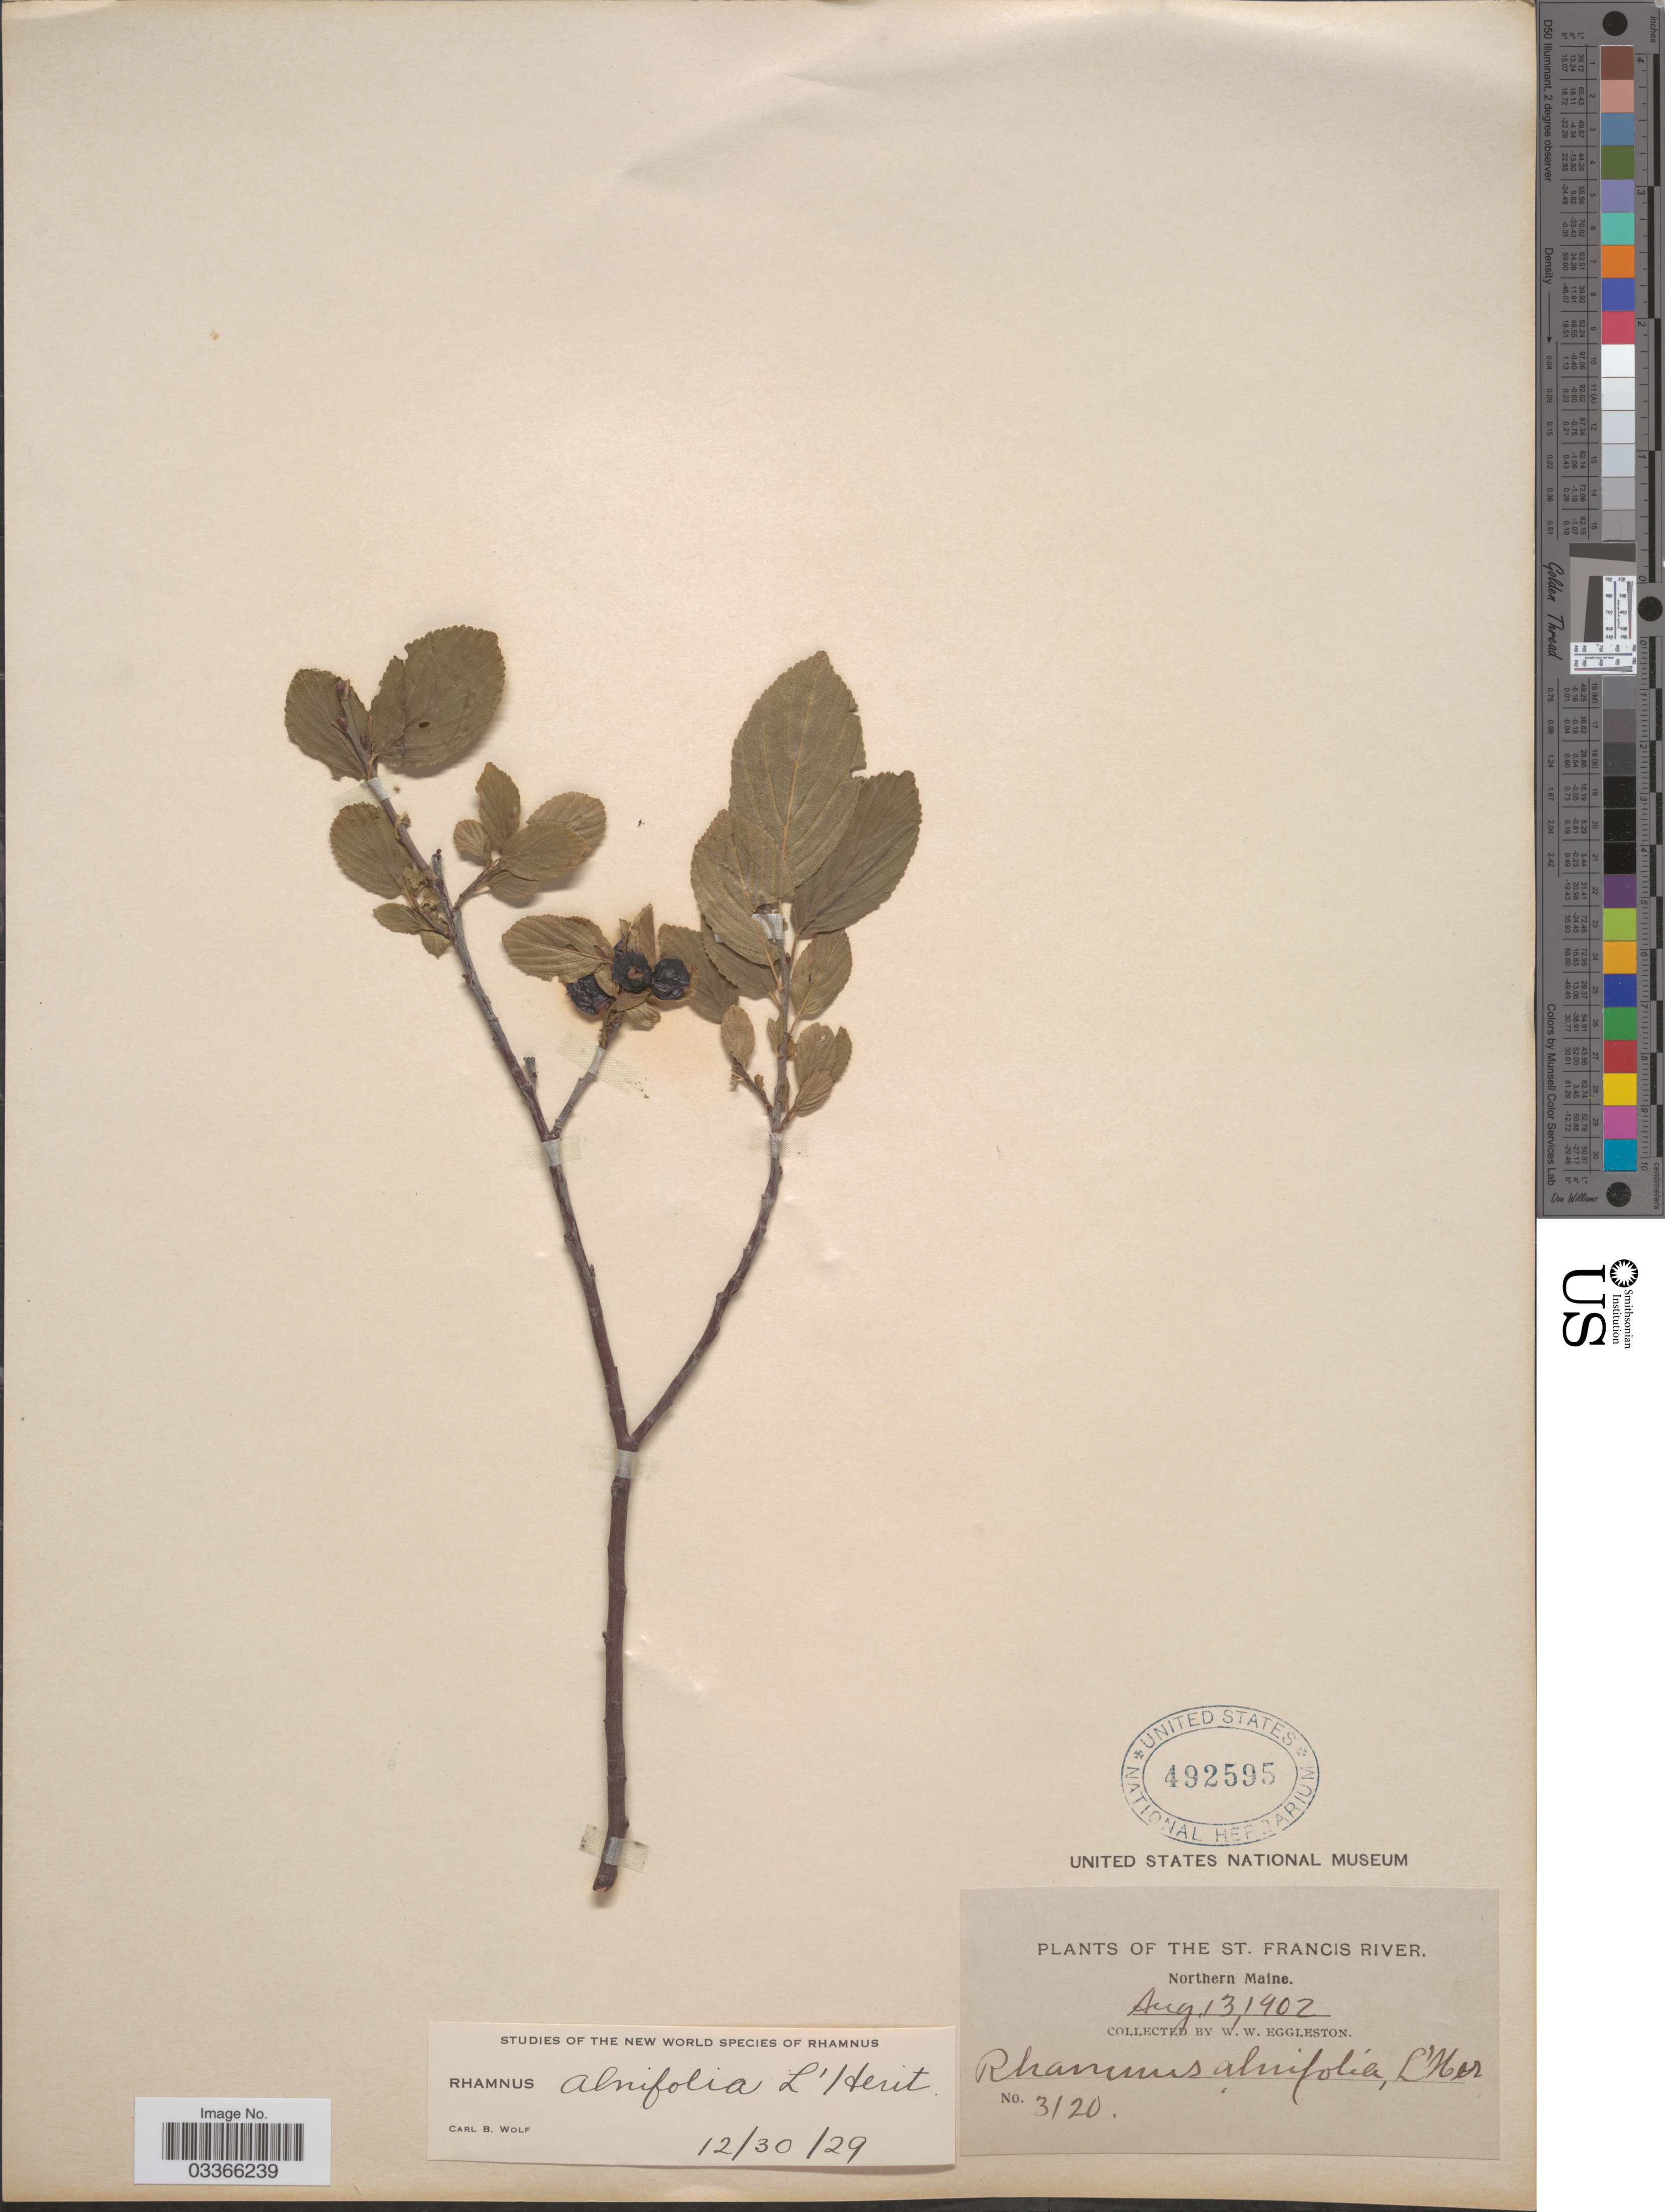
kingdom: Plantae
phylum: Tracheophyta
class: Magnoliopsida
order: Rosales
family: Rhamnaceae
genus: Rhamnus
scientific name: Rhamnus alnifolia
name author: L'Hér.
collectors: W. W. Eggleston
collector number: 3120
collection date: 1902-08-13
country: United States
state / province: Maine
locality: St. Francis River, Northern Maine.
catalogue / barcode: US 492595